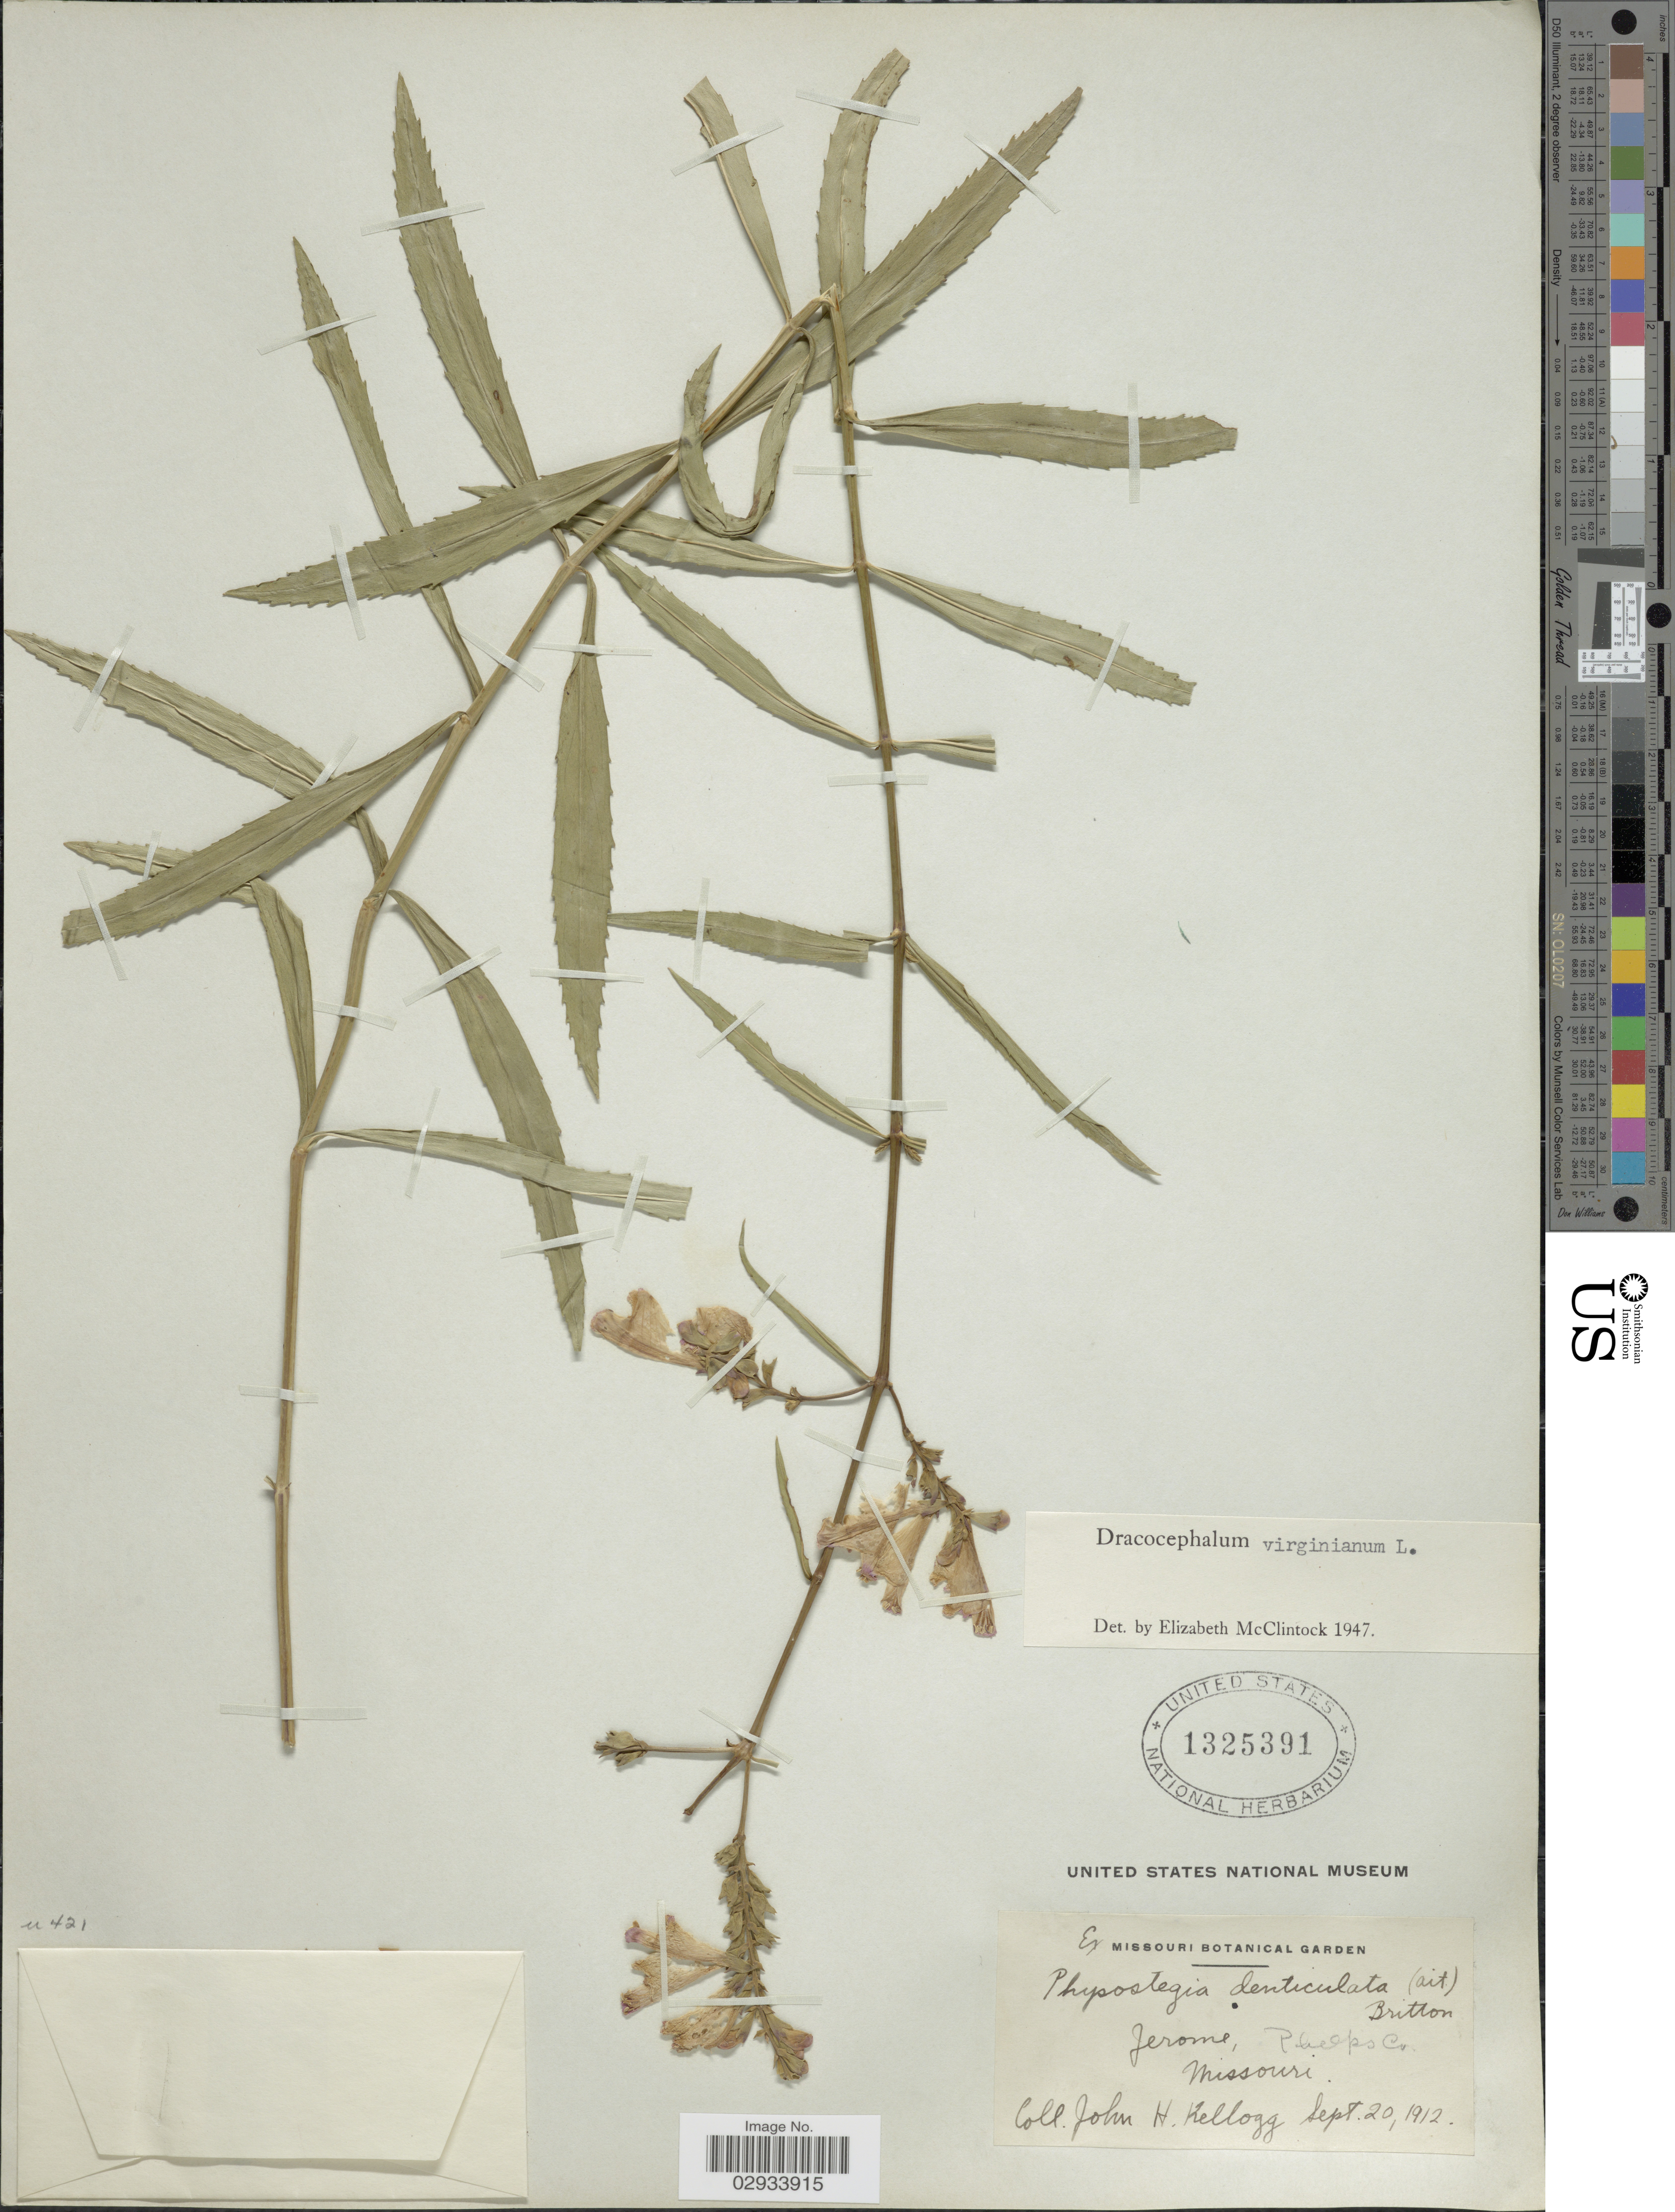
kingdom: Plantae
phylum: Tracheophyta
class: Magnoliopsida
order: Lamiales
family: Lamiaceae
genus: Physostegia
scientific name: Physostegia virginiana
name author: (L.) Benth.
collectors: J. H. Kellogg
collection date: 1912-09-20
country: United States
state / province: Missouri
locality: Jerome, Phelps Co., Missouri.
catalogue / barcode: US 1325391